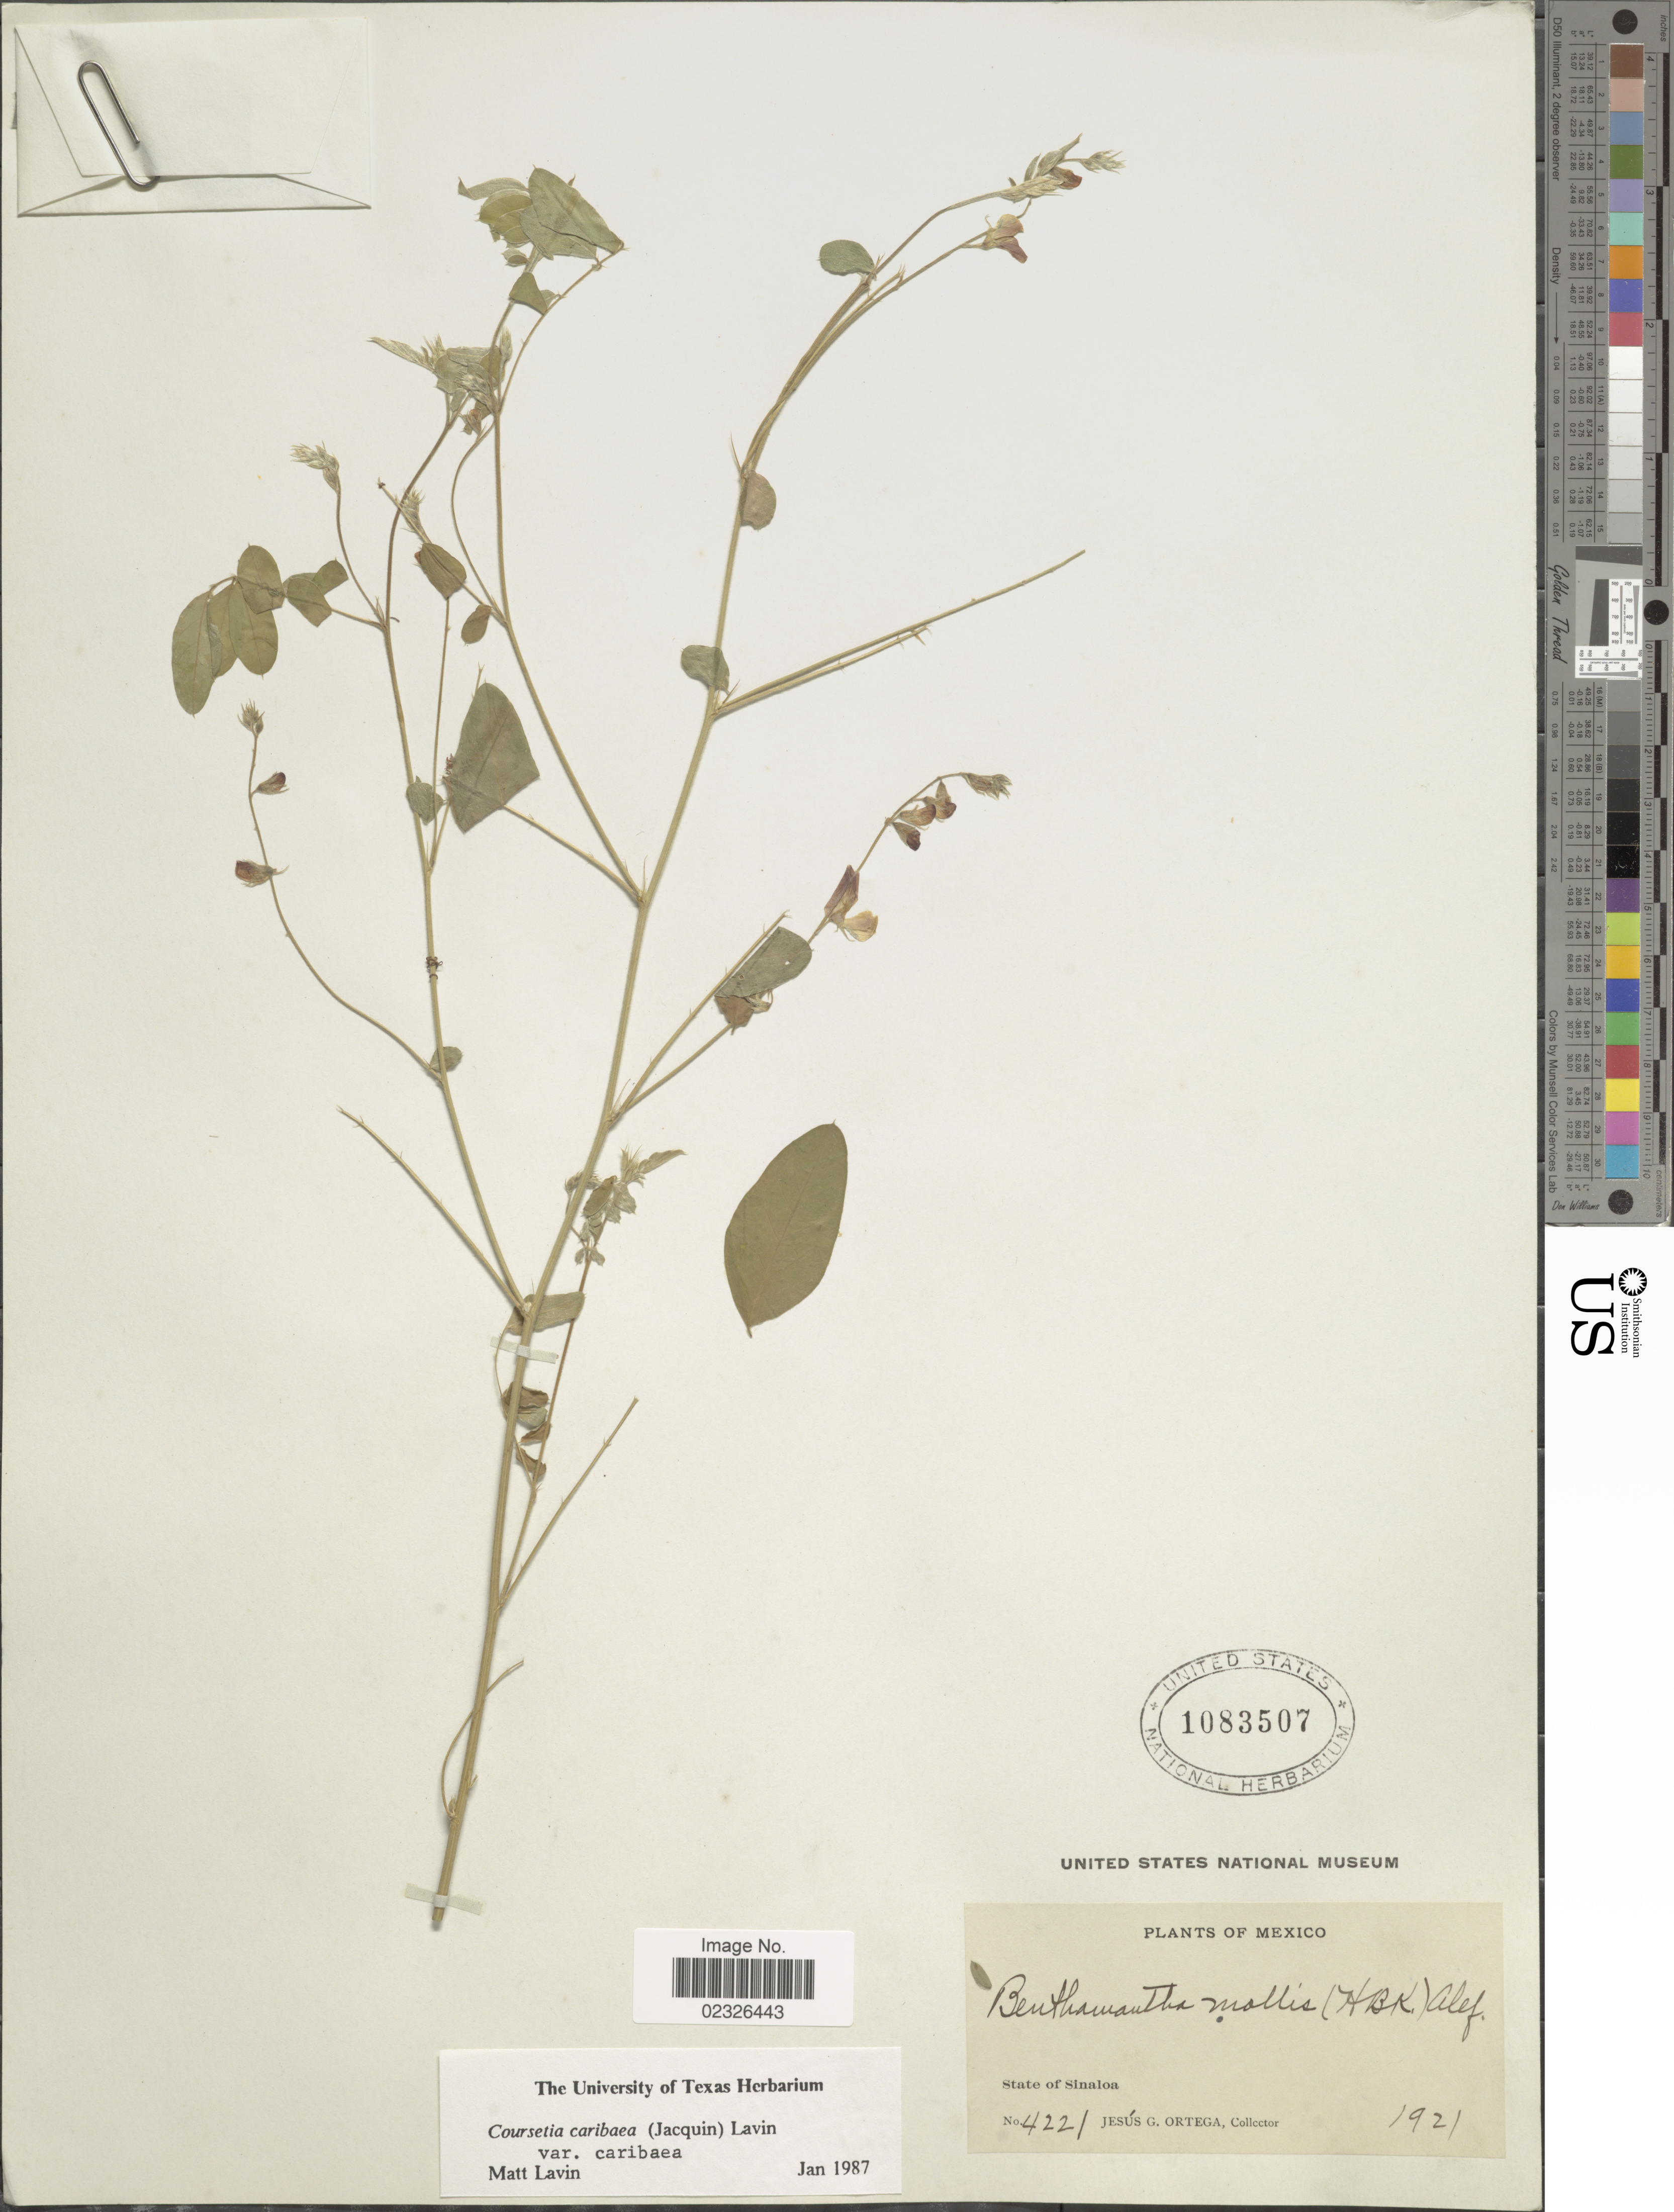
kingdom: Plantae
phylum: Tracheophyta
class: Magnoliopsida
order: Fabales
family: Fabaceae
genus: Coursetia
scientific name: Coursetia caribaea var. caribaea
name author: (Jacq.) Lavin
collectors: J. Ortega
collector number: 4221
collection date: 1921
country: Mexico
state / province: Sinaloa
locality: State of Sinaloa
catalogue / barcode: US 1083507